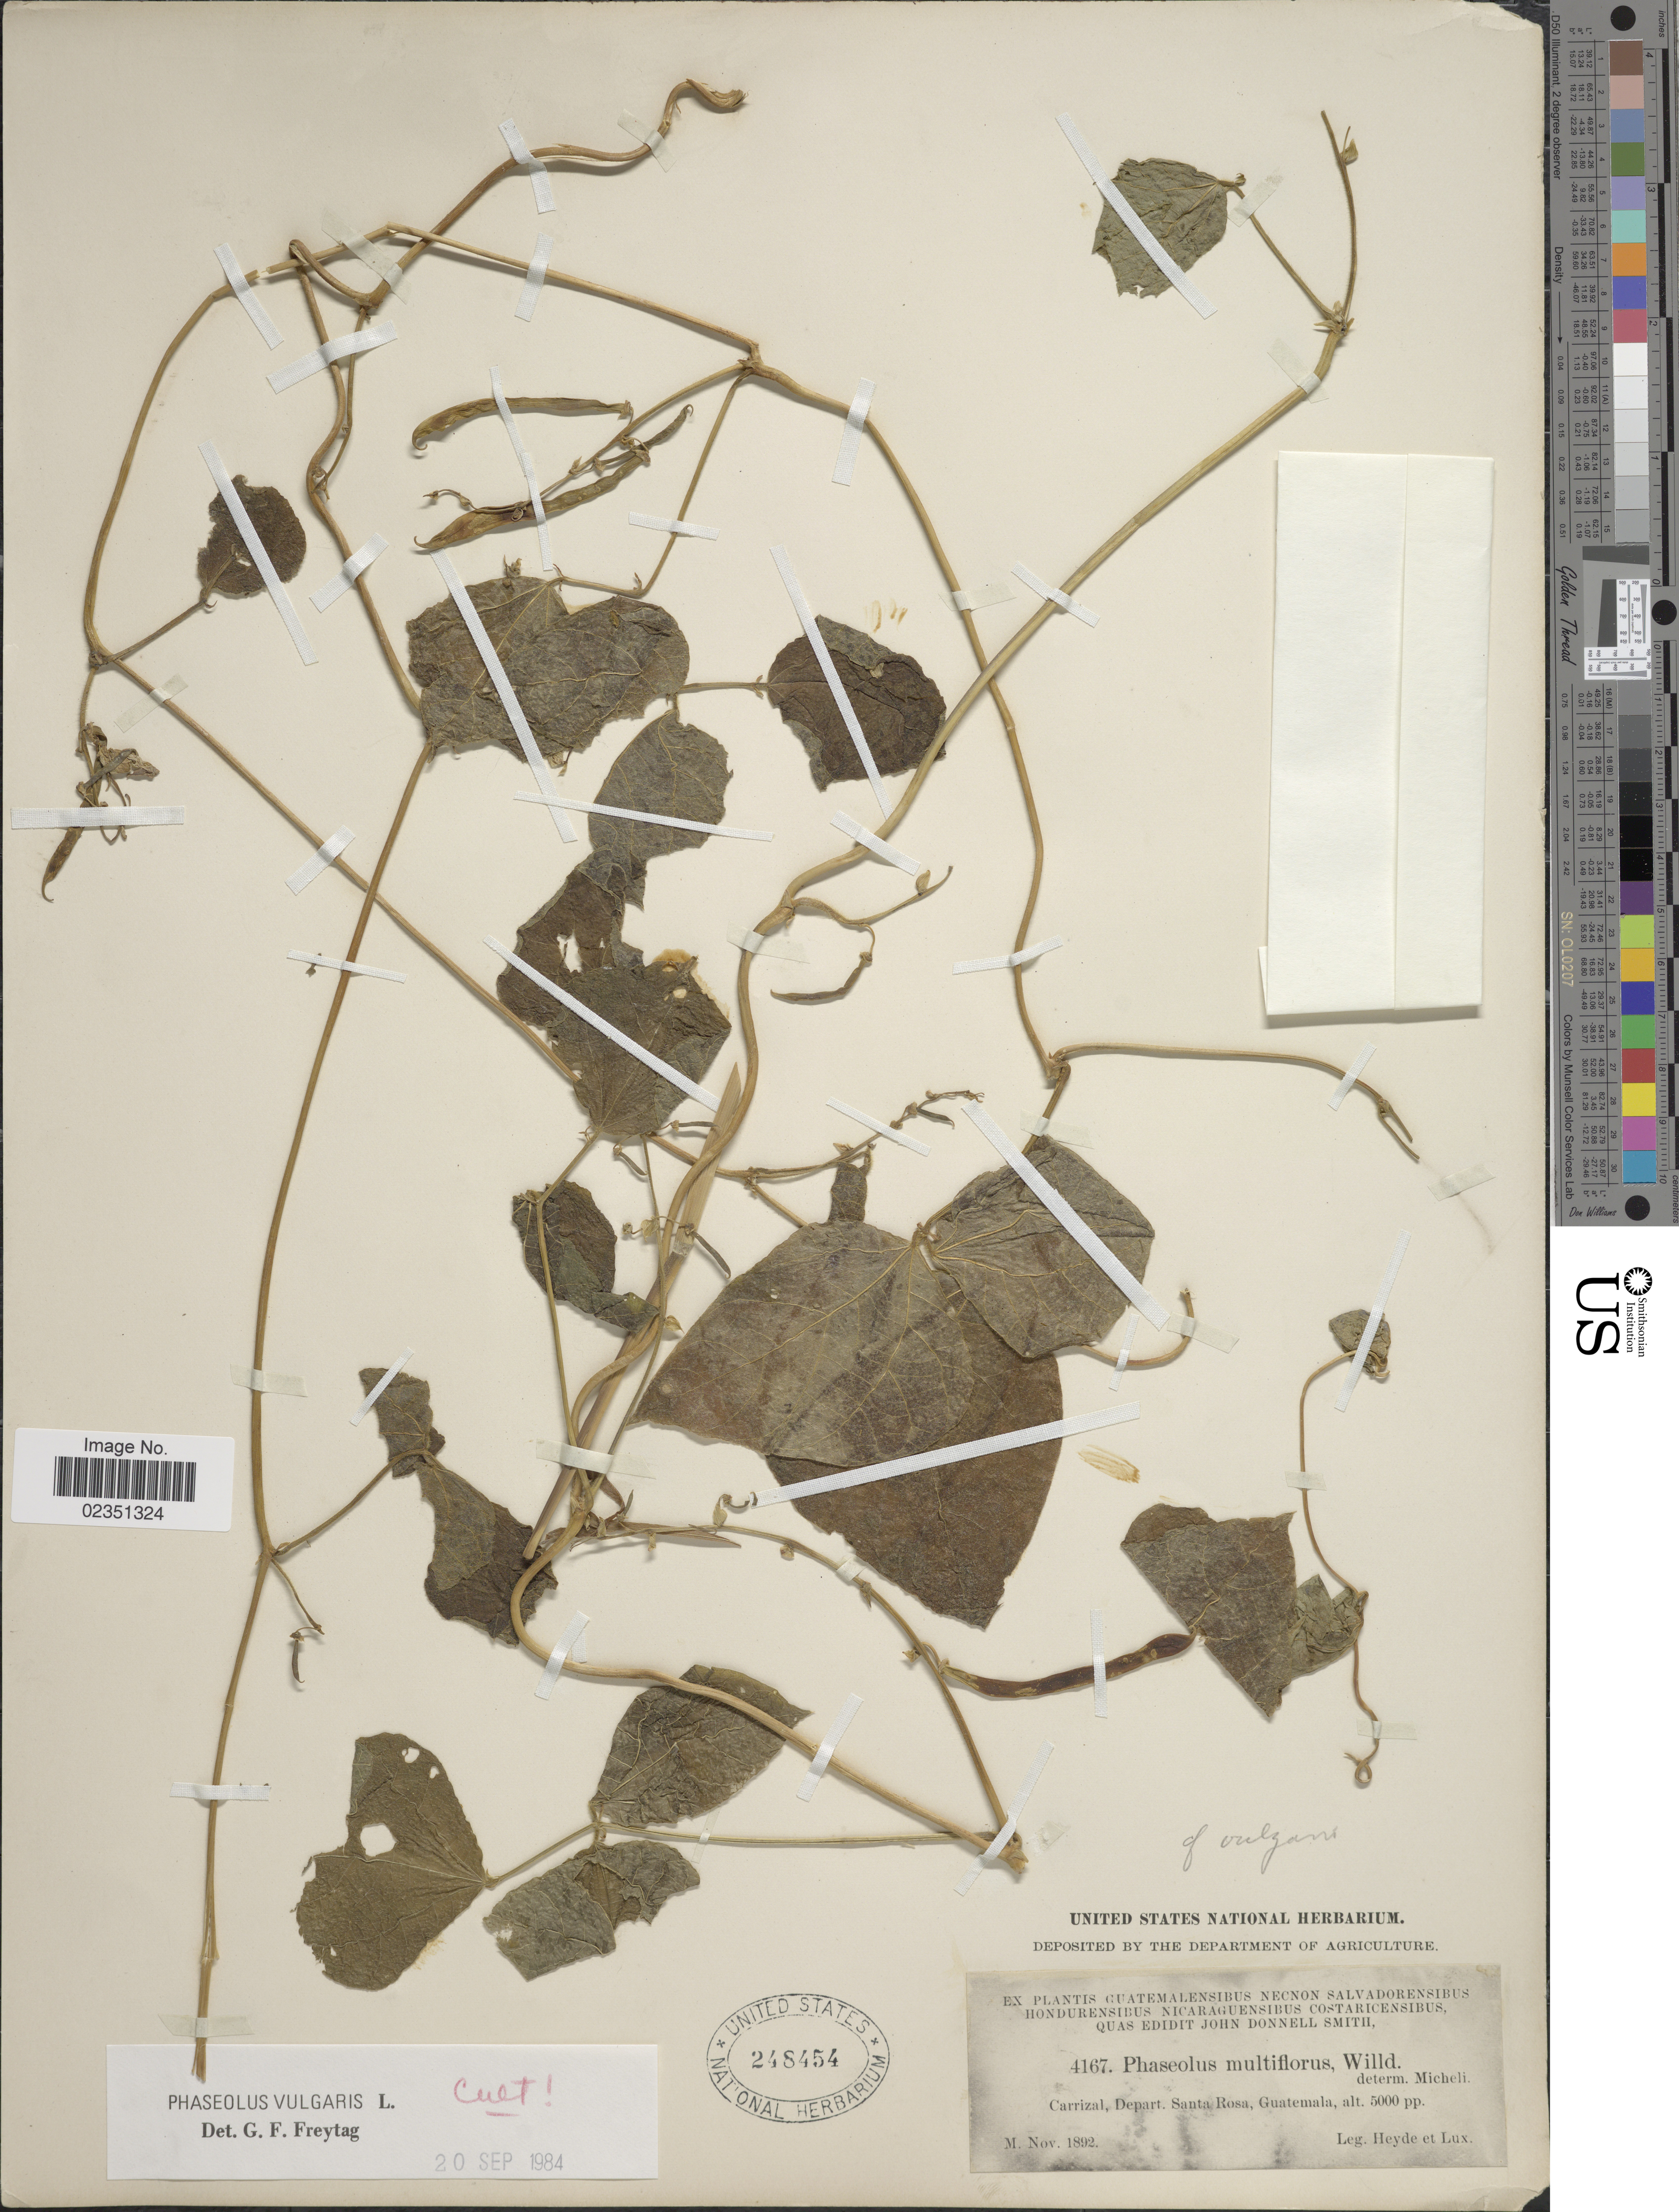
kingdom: Plantae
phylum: Tracheophyta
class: Magnoliopsida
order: Fabales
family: Fabaceae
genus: Phaseolus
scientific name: Phaseolus vulgaris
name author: L.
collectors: Heyde & Lux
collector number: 4167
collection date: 1892-11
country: Guatemala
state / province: Santa Rosa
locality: Carrizal, Depart. Santa Rosa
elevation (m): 1524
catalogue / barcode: US 248454